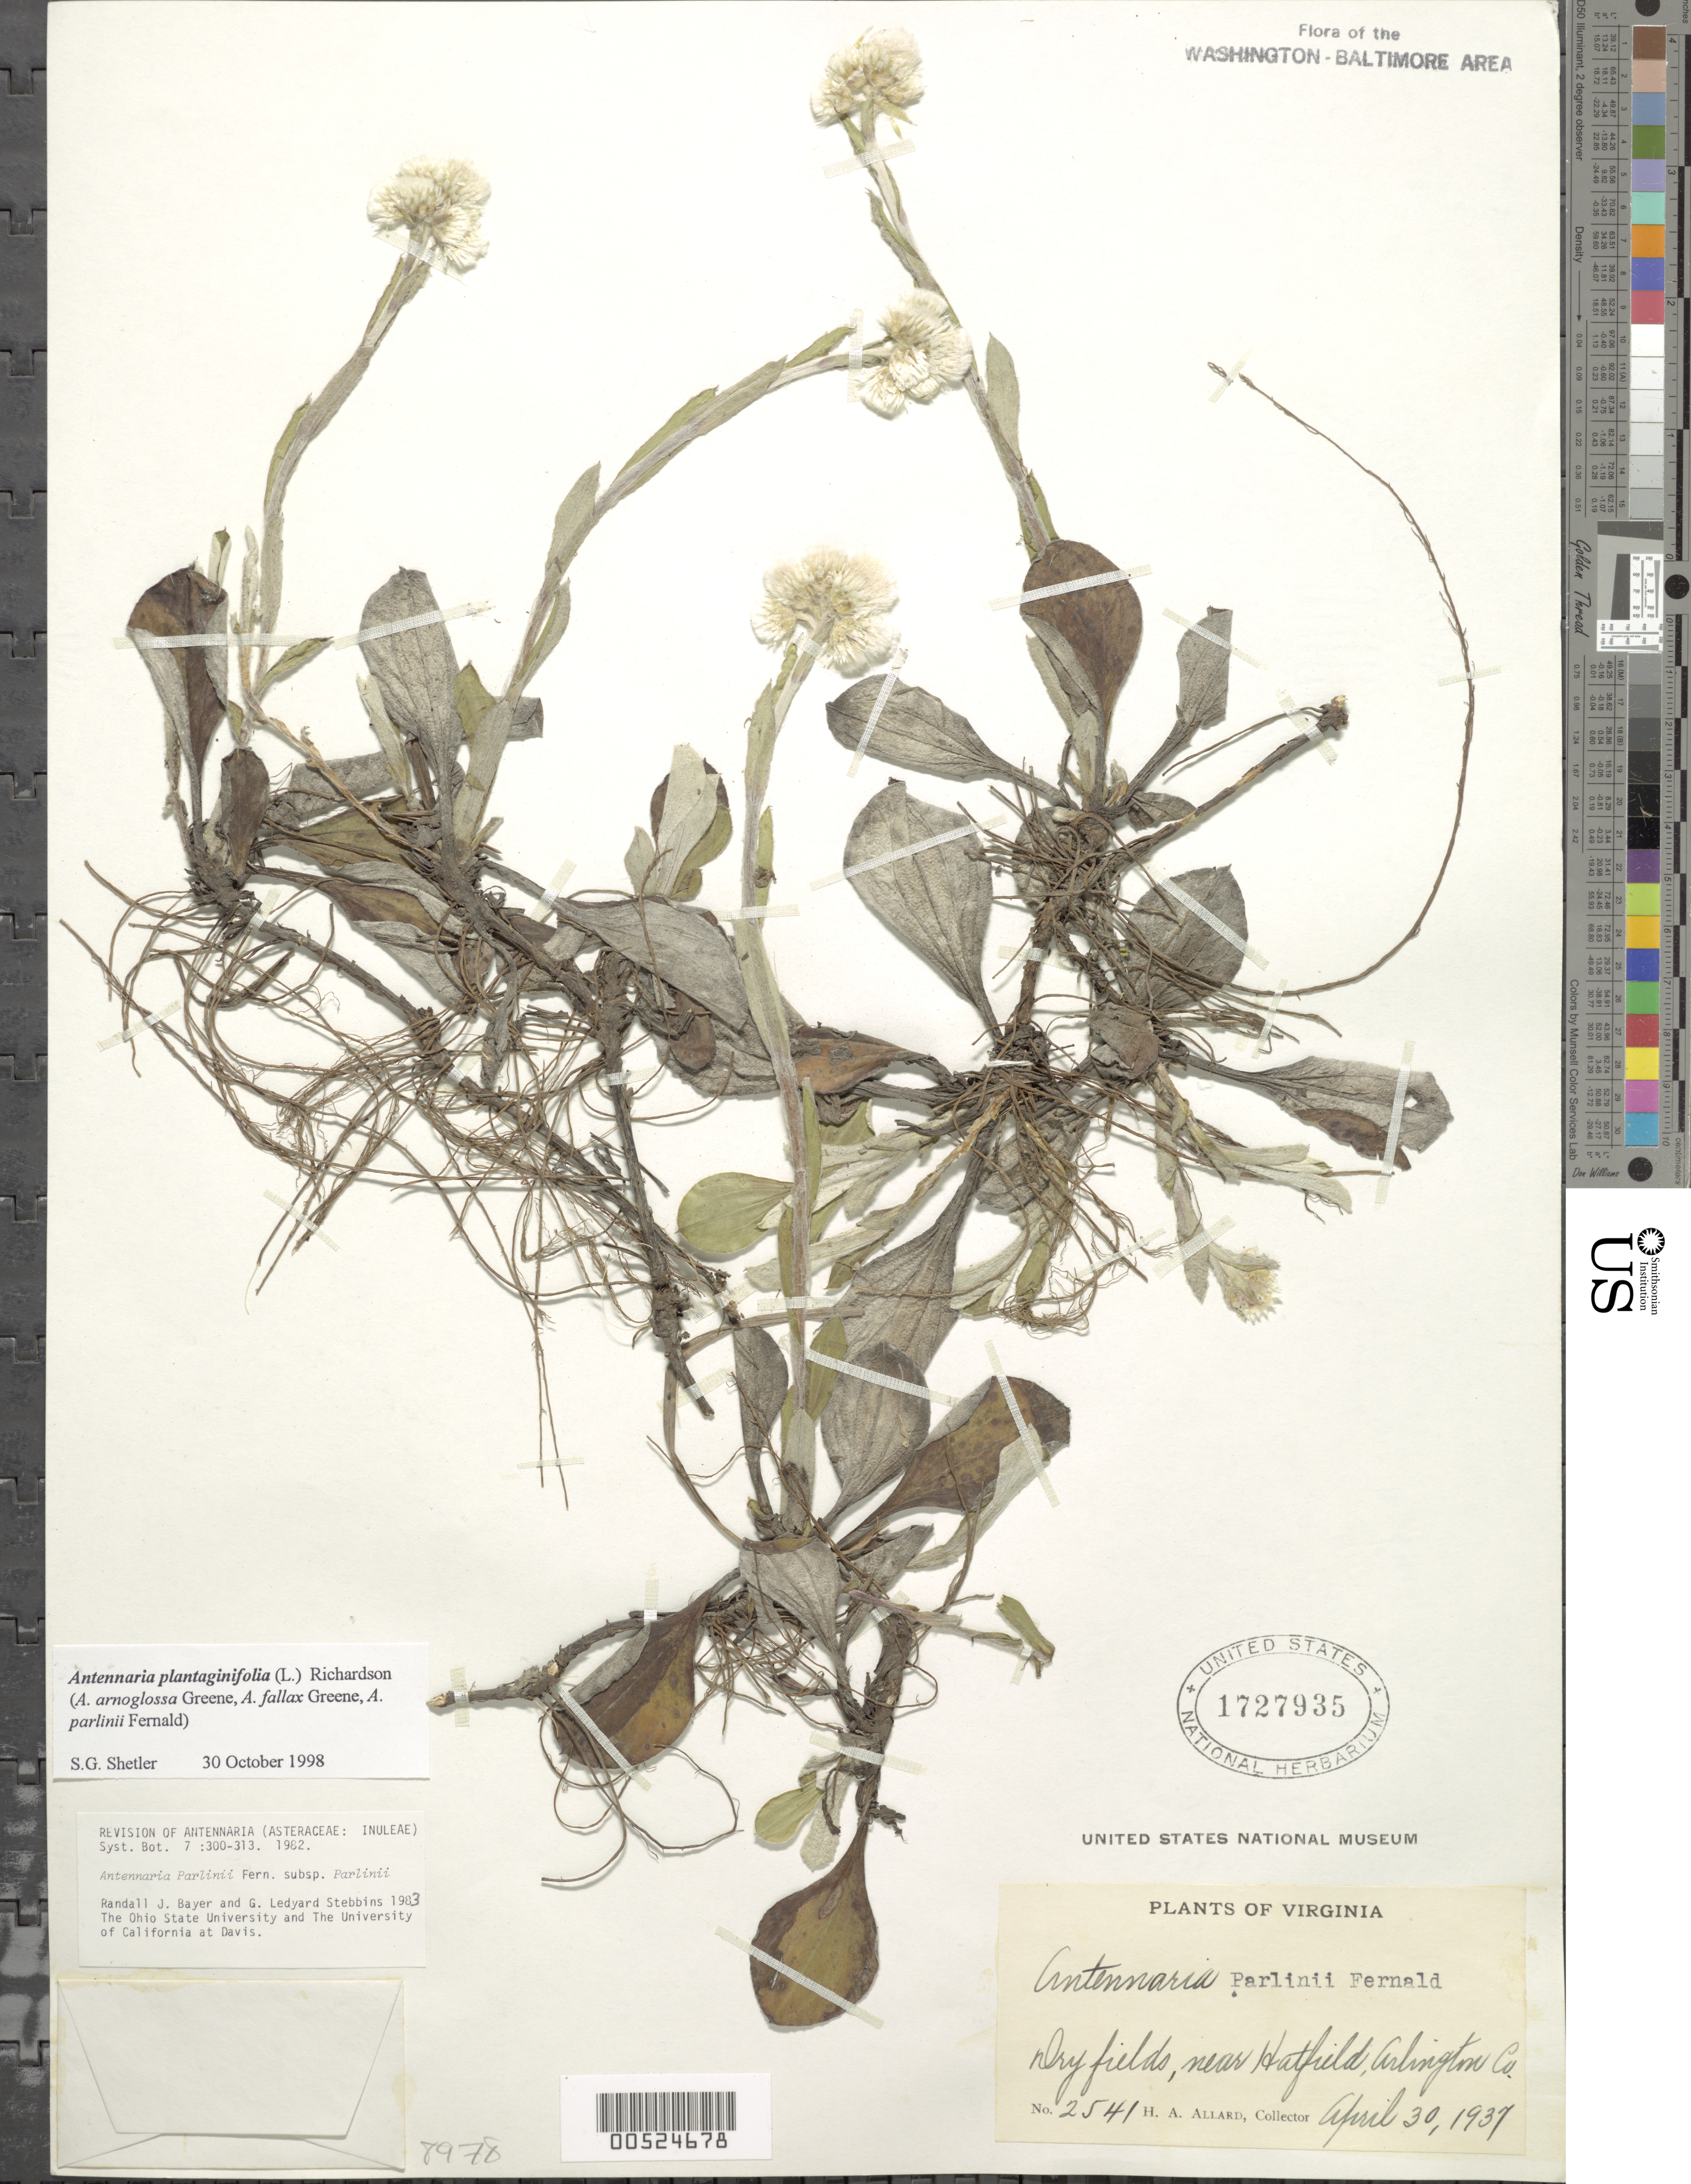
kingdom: Plantae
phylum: Tracheophyta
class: Magnoliopsida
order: Asterales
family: Asteraceae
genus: Antennaria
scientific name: Antennaria plantaginifolia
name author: (L.) Richardson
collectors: H. A. Allard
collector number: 2541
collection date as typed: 30 Apr 1937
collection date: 1937-04-30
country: United States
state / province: Virginia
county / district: Arlington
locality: Hatfield, Near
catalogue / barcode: US 1727935